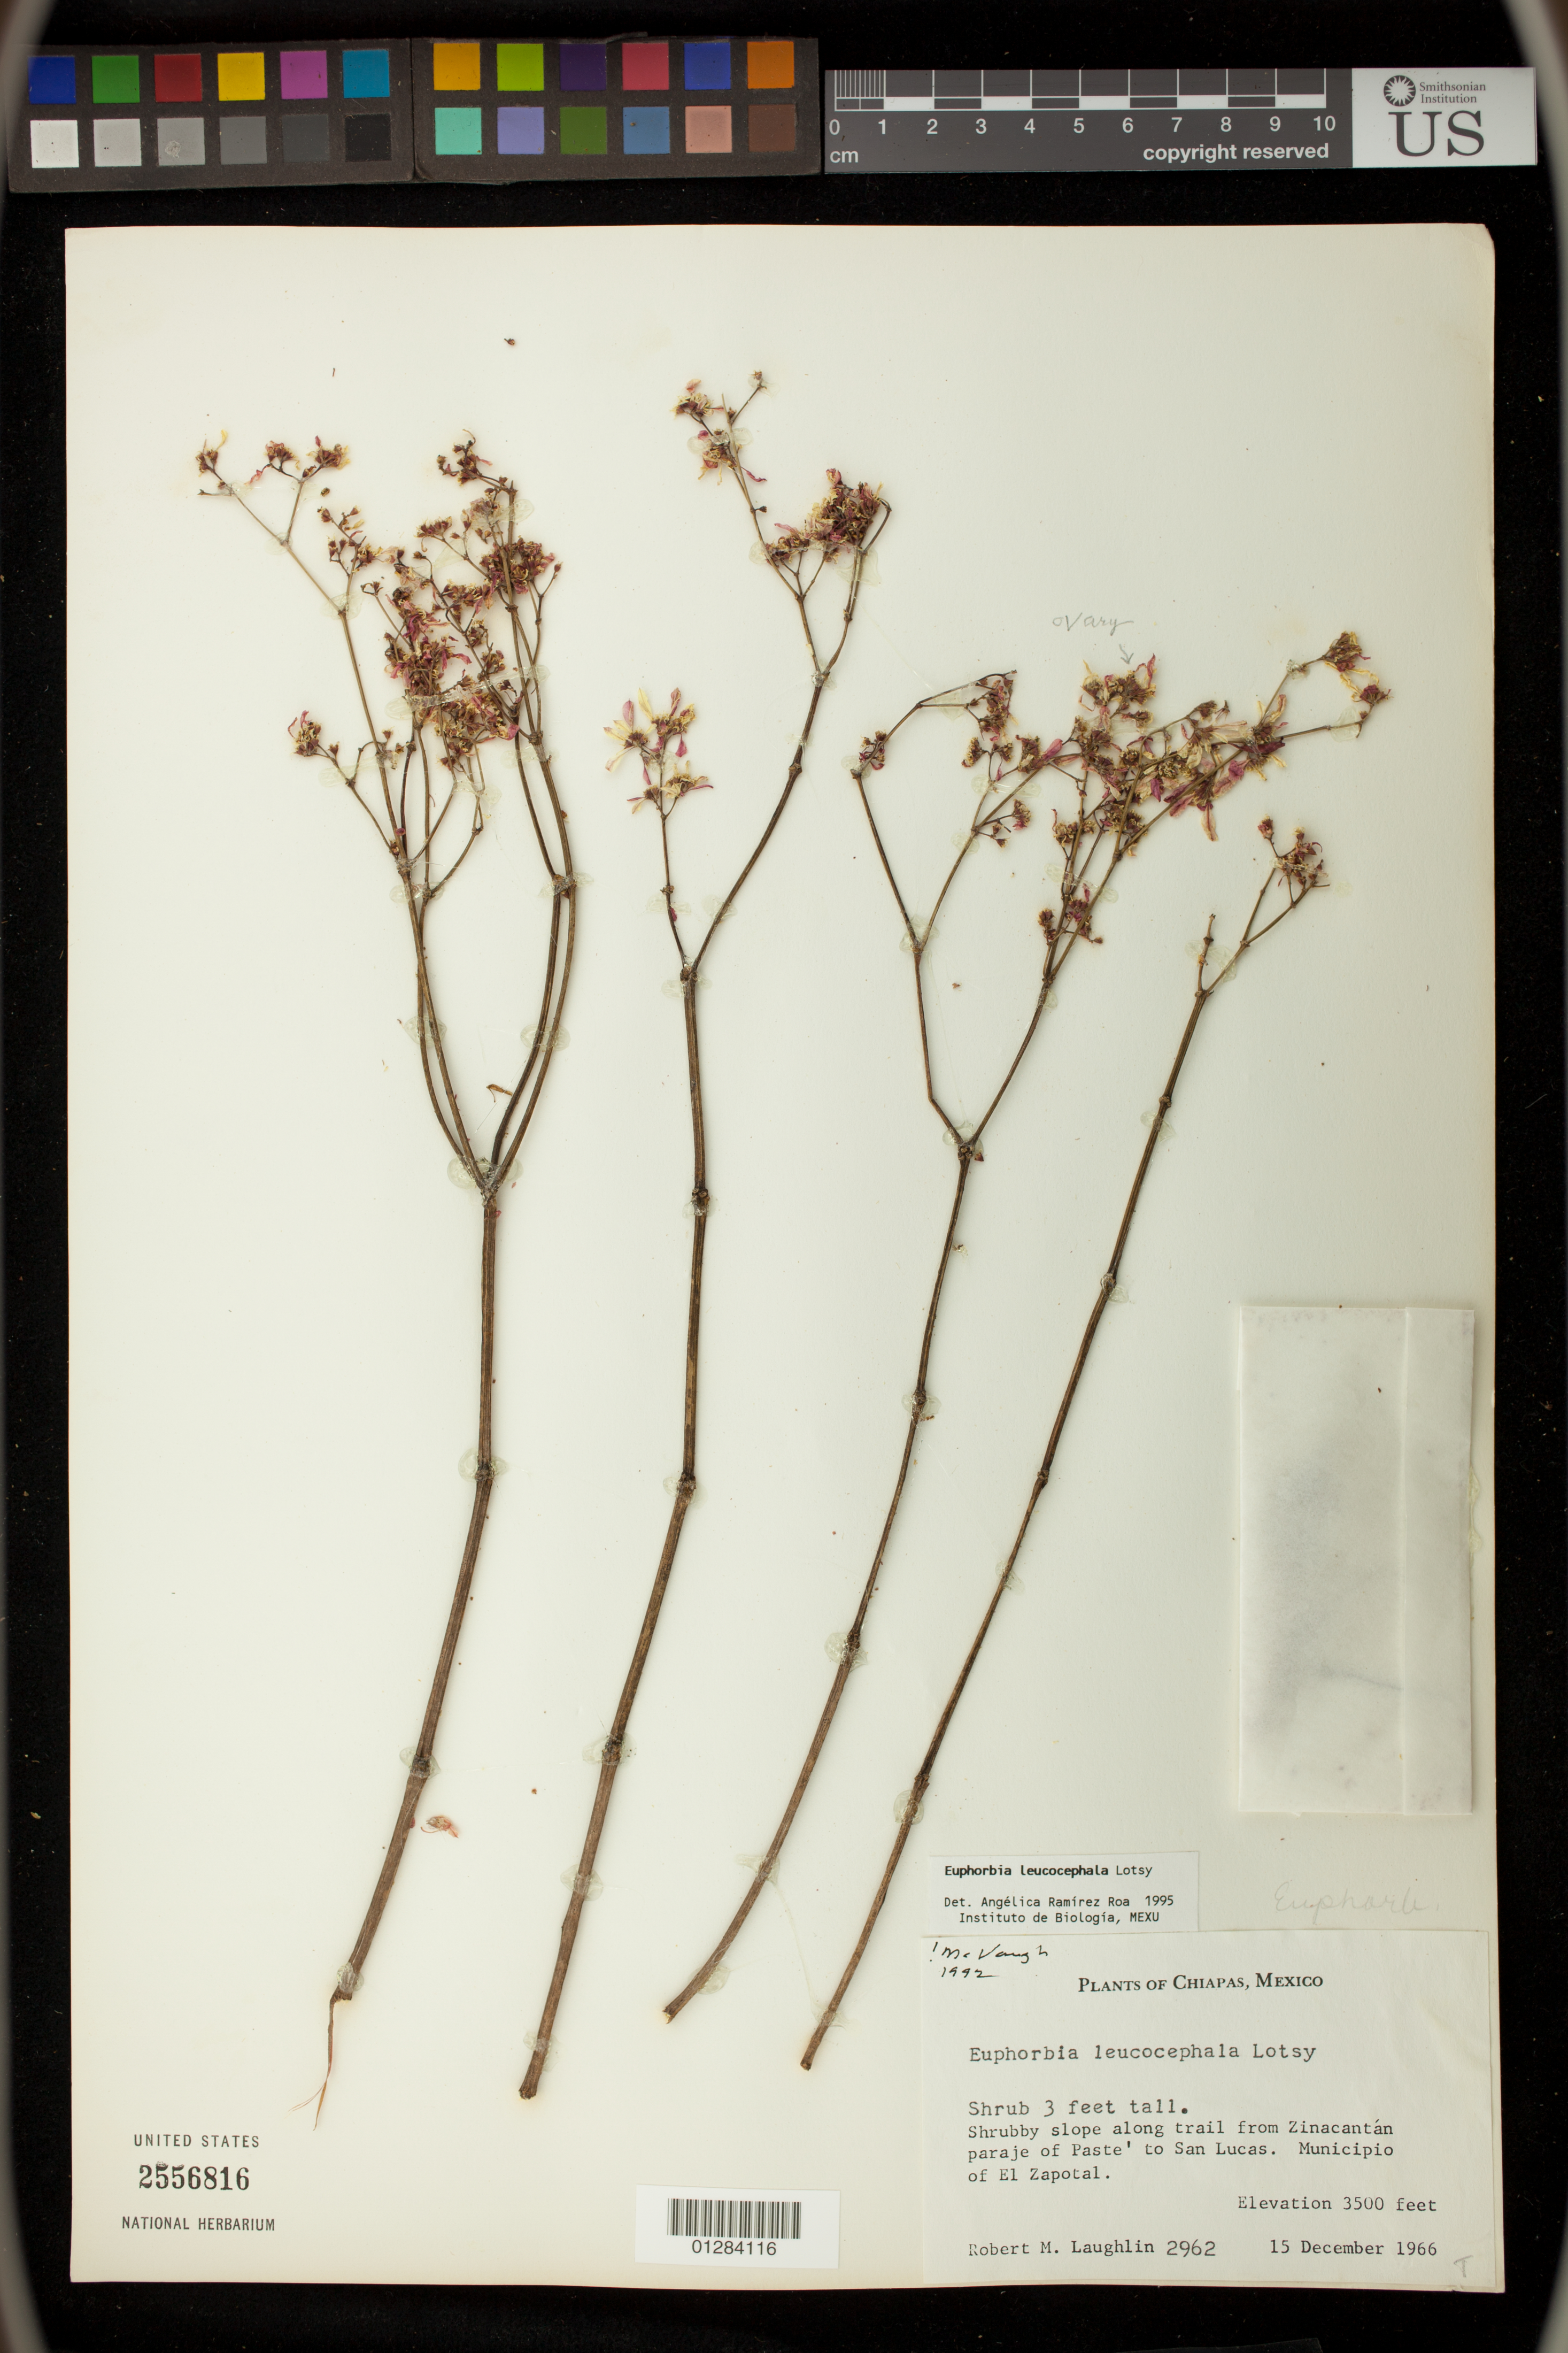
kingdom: Plantae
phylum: Tracheophyta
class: Magnoliopsida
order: Malpighiales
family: Euphorbiaceae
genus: Euphorbia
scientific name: Euphorbia leucocephala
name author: Lotsy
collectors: R. M. Laughlin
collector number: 2962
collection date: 1966-12-15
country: Mexico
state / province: Chiapas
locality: Along trail from Zinacantan paraje of Paste' to San Lucas. Municipio of El Zapotal.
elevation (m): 1067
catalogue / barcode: US 2556816